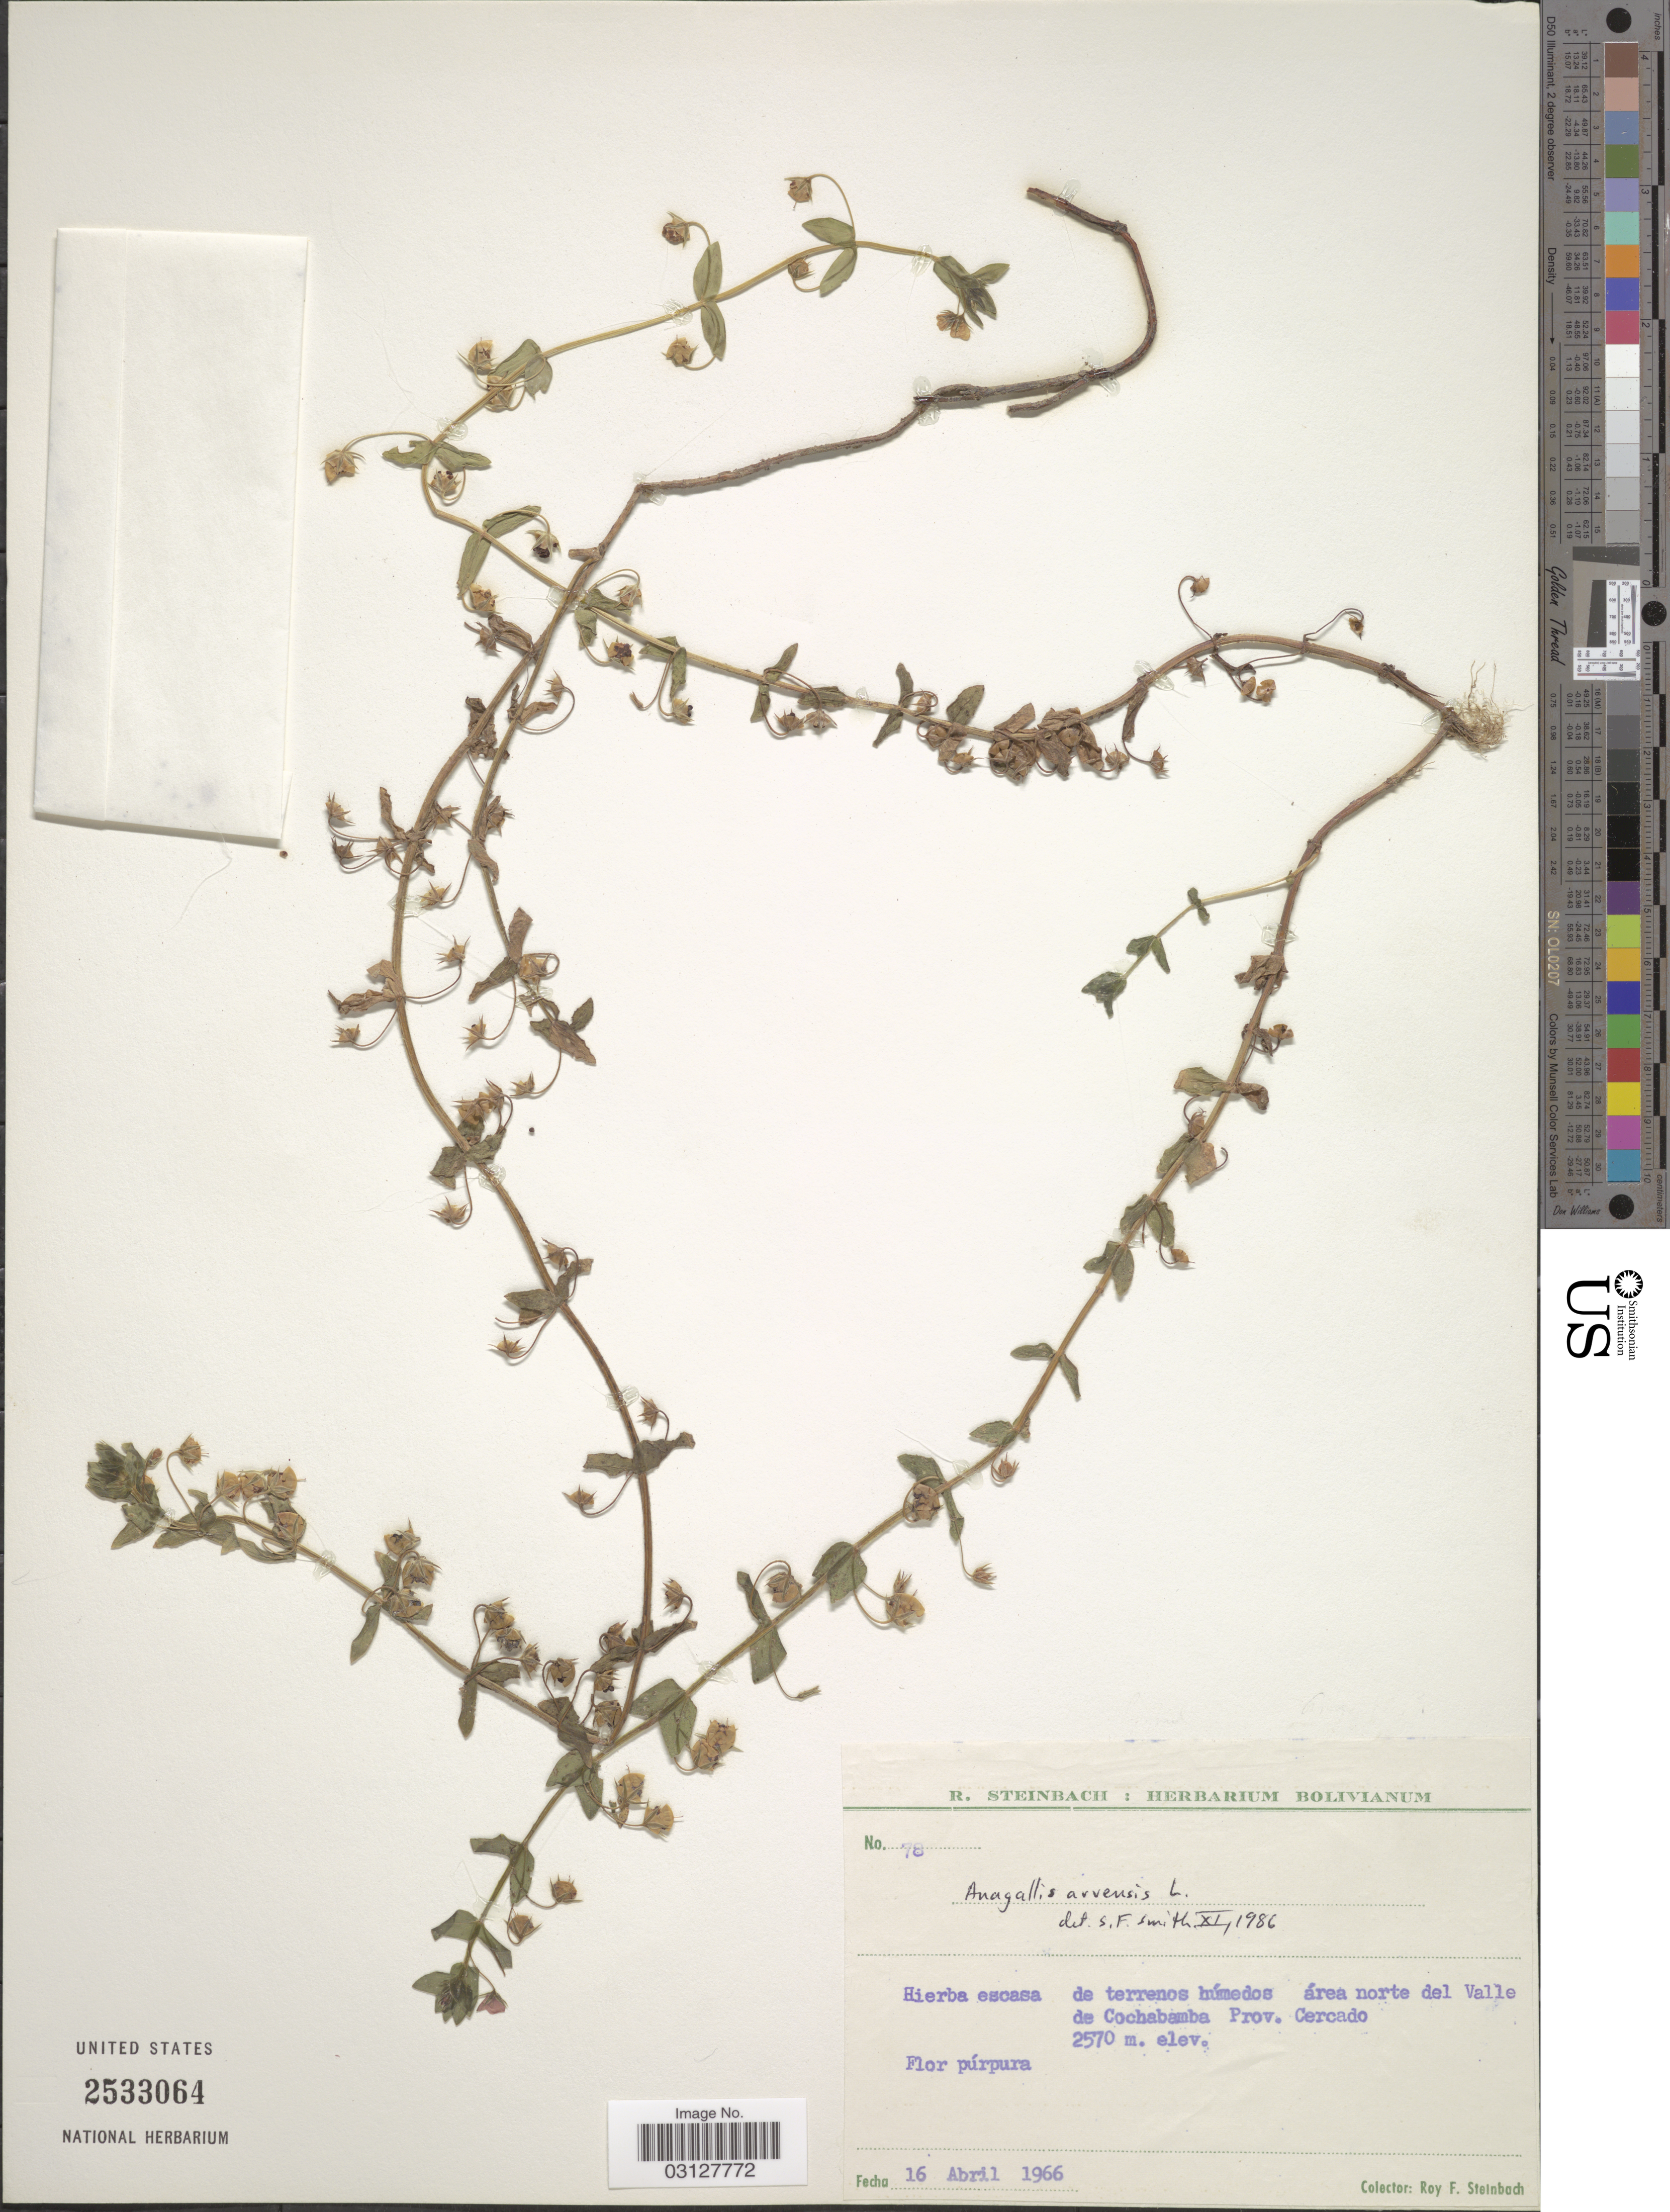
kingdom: Plantae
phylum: Tracheophyta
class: Magnoliopsida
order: Ericales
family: Primulaceae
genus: Anagallis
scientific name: Anagallis arvensis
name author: L.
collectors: R. F. Steinbach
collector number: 78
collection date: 1966-04-16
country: Bolivia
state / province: Cochabamba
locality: Área norte del Valle de Cochabamba, Prov. Cercado.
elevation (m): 2570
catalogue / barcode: US 2533064